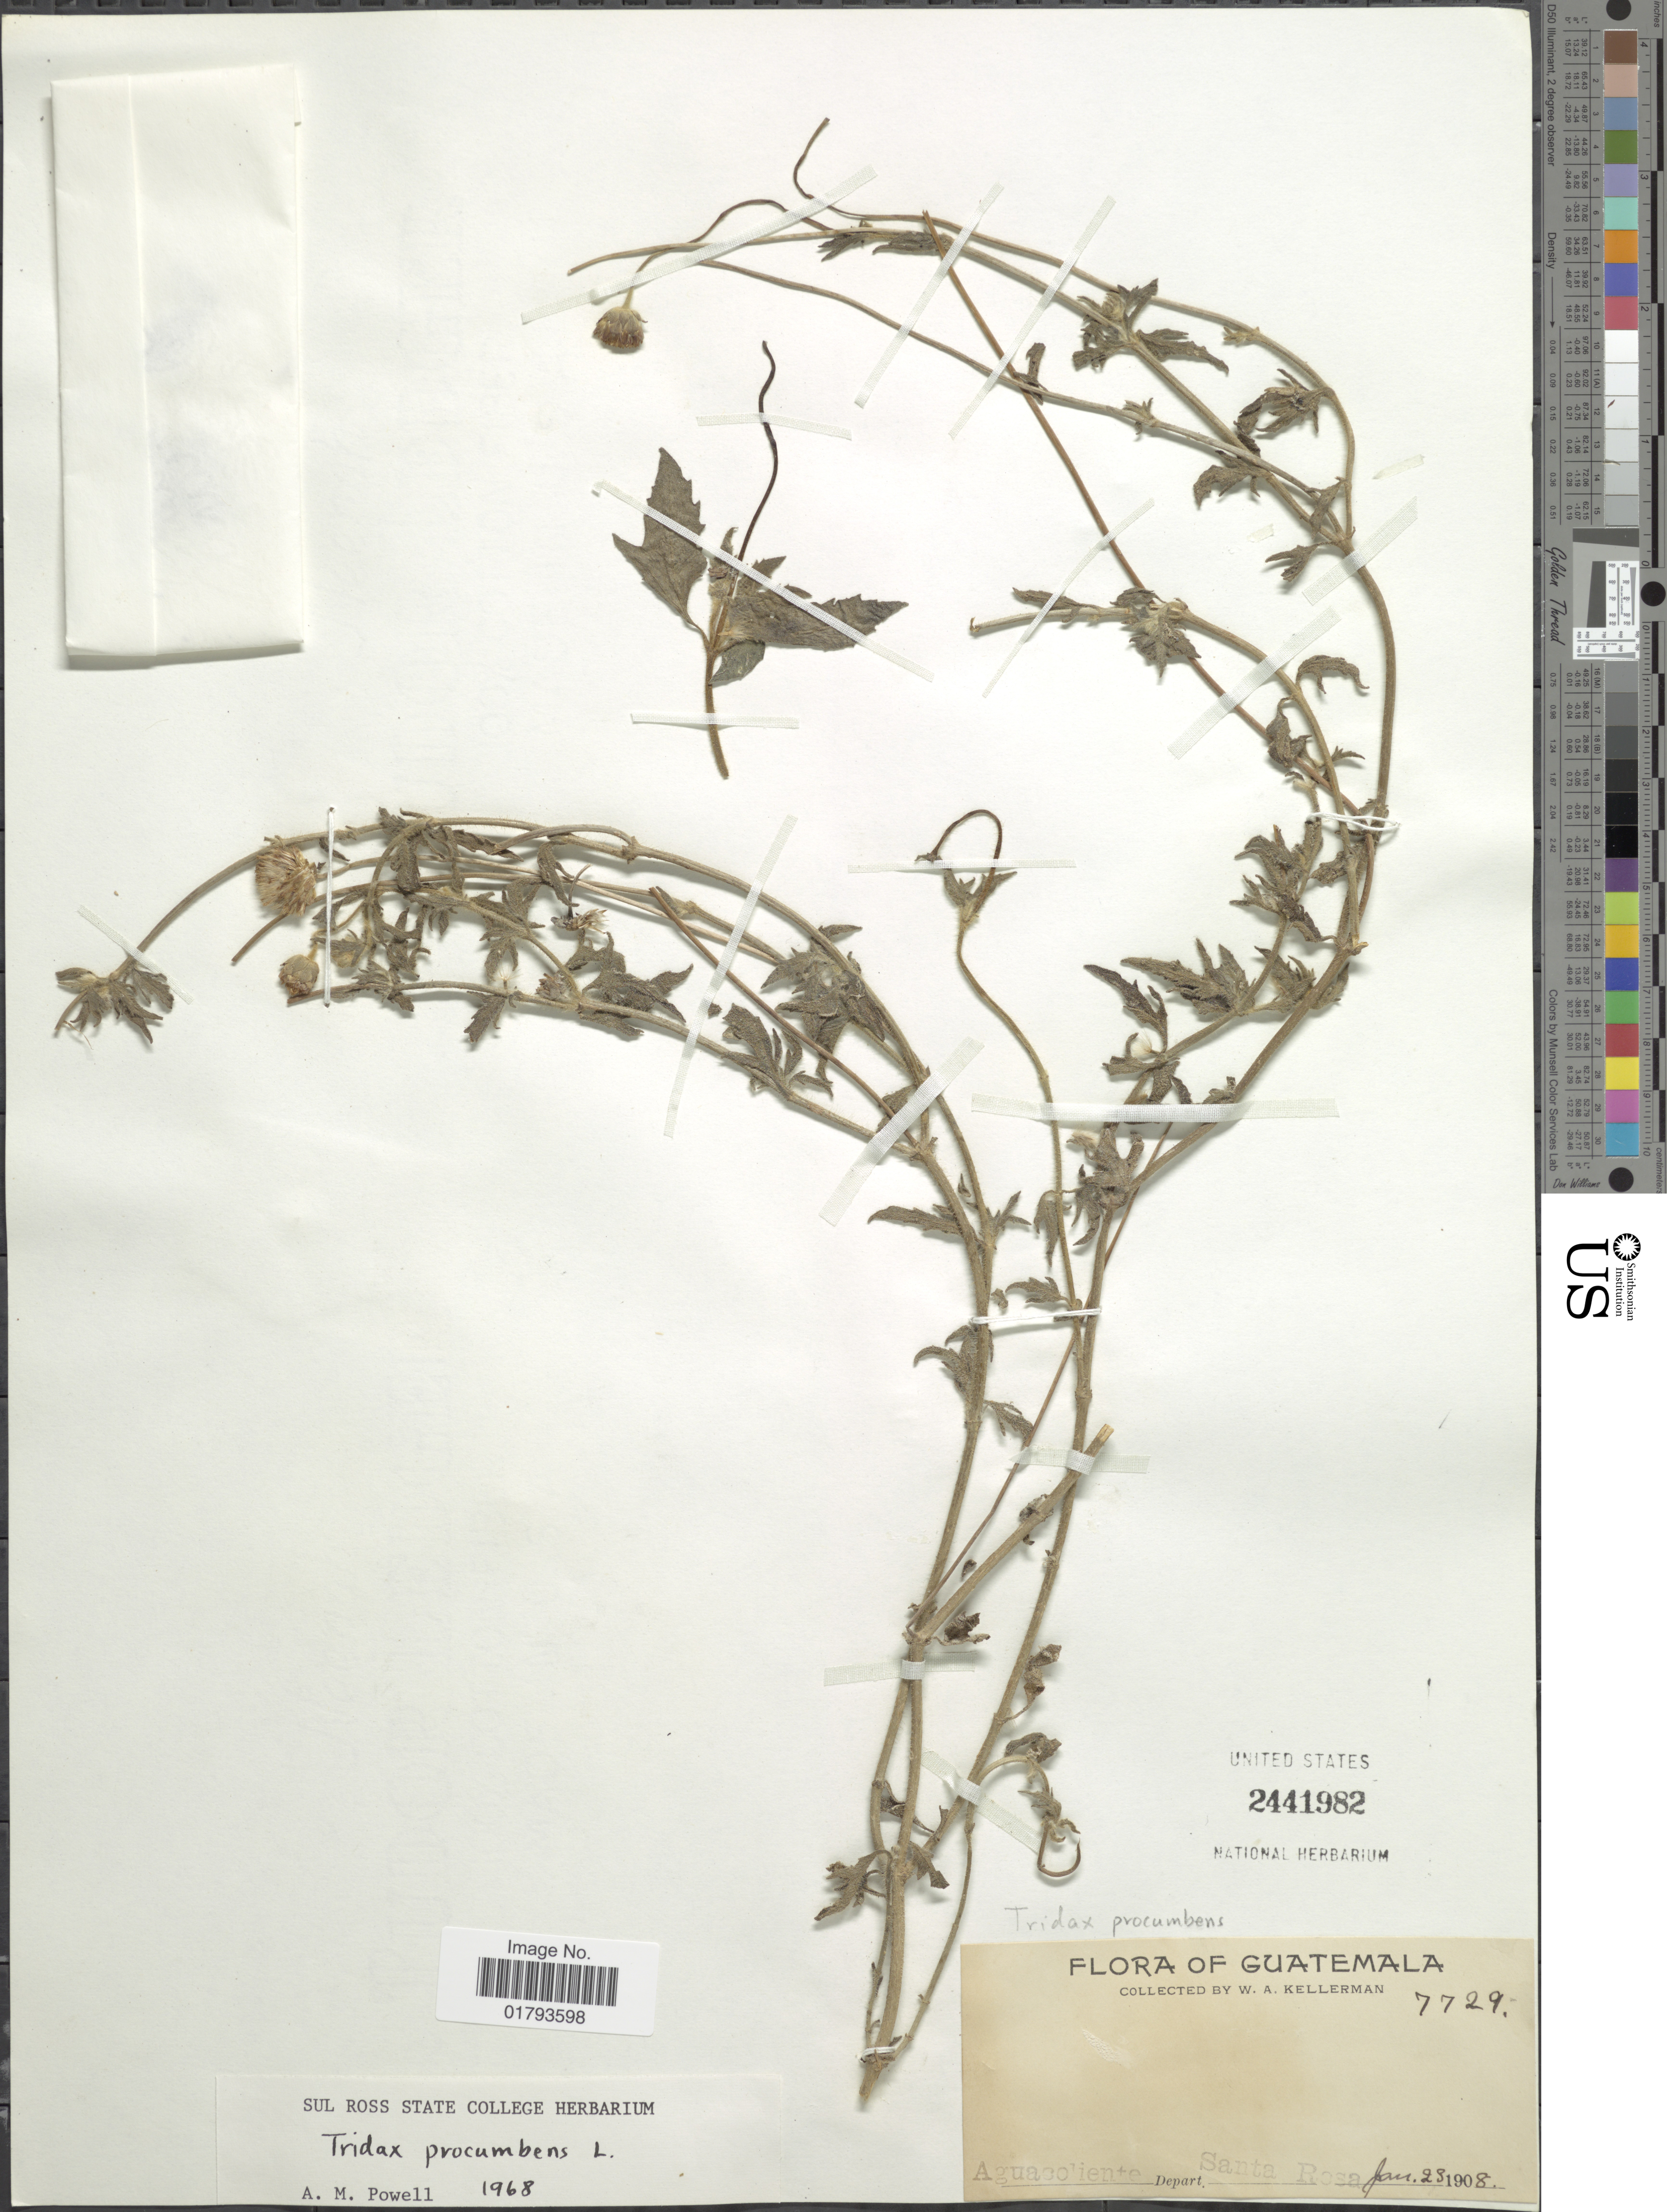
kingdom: Plantae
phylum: Tracheophyta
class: Magnoliopsida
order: Asterales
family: Asteraceae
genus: Tridax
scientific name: Tridax procumbens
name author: L.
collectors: W. Kellerman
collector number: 7729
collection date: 1908-01-23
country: Guatemala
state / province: Santa Rosa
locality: Aguacoliente, Depart. Rosa.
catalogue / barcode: US 2441982